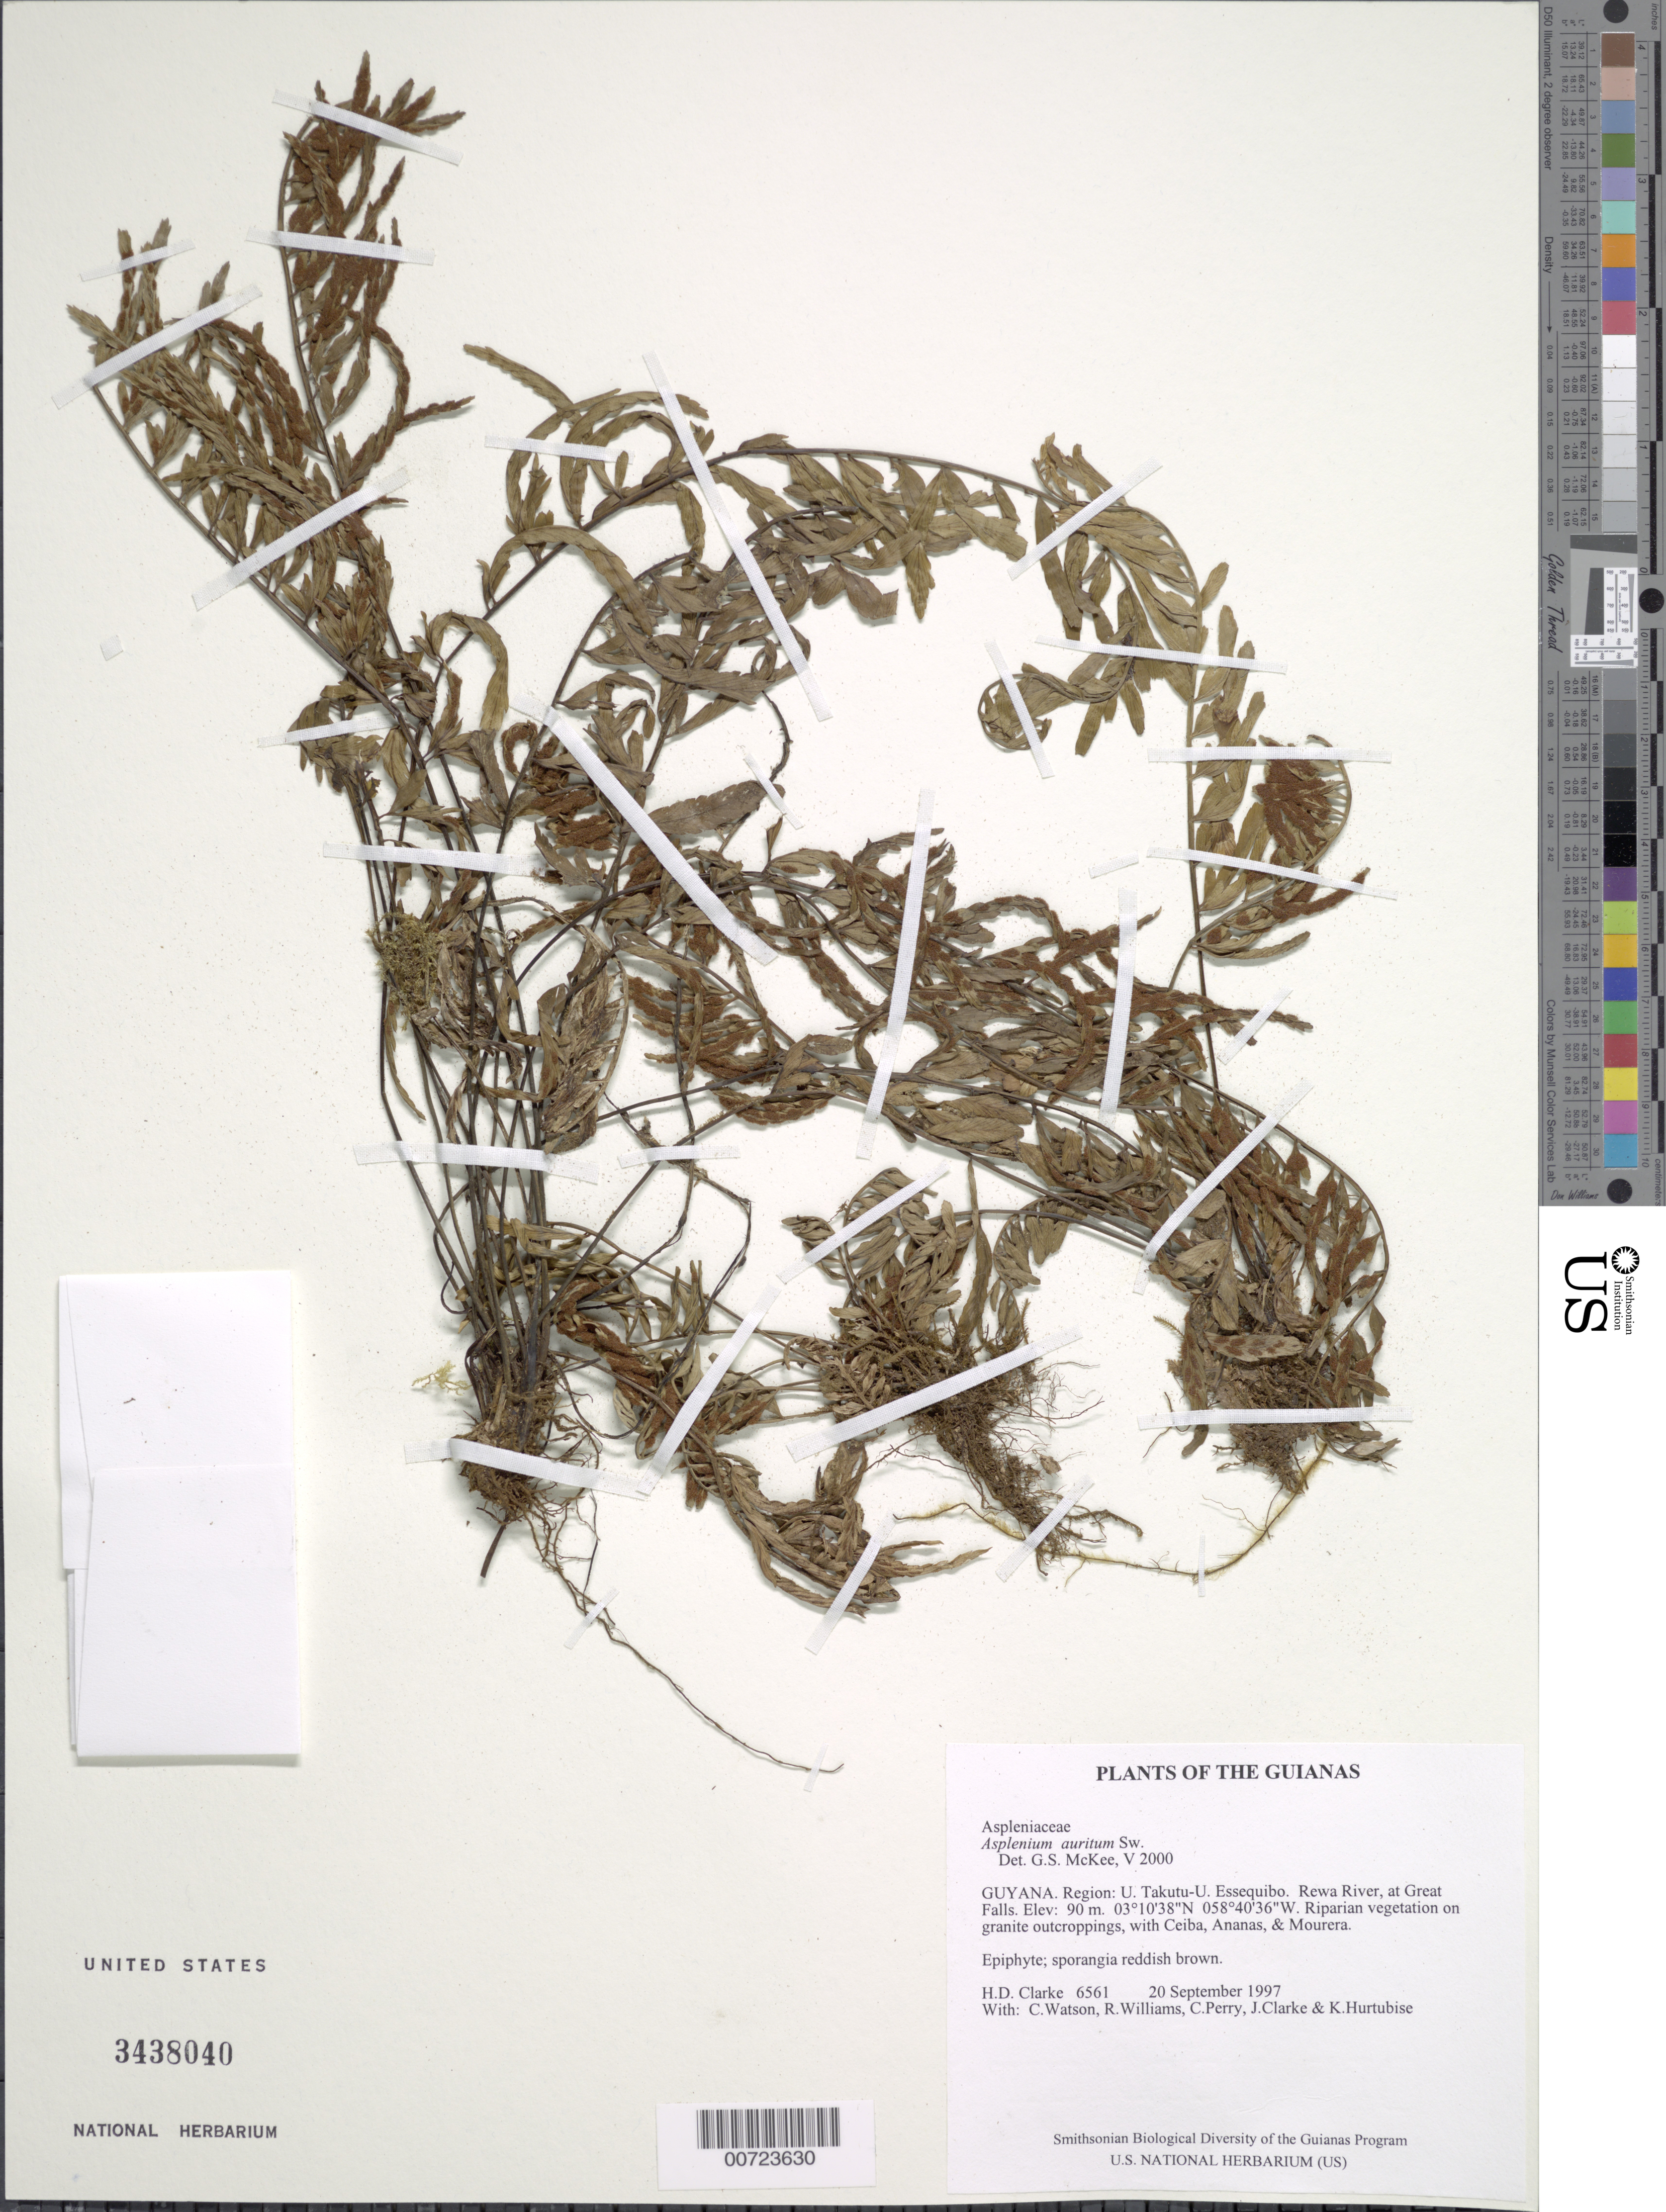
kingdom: Plantae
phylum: Tracheophyta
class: Polypodiopsida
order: Polypodiales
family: Aspleniaceae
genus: Asplenium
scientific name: Asplenium auritum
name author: Sw.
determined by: McKee, G. S., (US), NMNH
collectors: H. D. Clarke, C. Watson, R. Williams, C. Perry, J. Clarke & K. Hurtubise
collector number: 6561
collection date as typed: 20 September 1997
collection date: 1997-09-20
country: Guyana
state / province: U. Takutu-U. Essequibo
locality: Rewa River, at Great Falls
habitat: Riparian vegetation on granite outcroppings, with Ceiba, Ananas, & Mourera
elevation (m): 90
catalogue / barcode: US 3438040